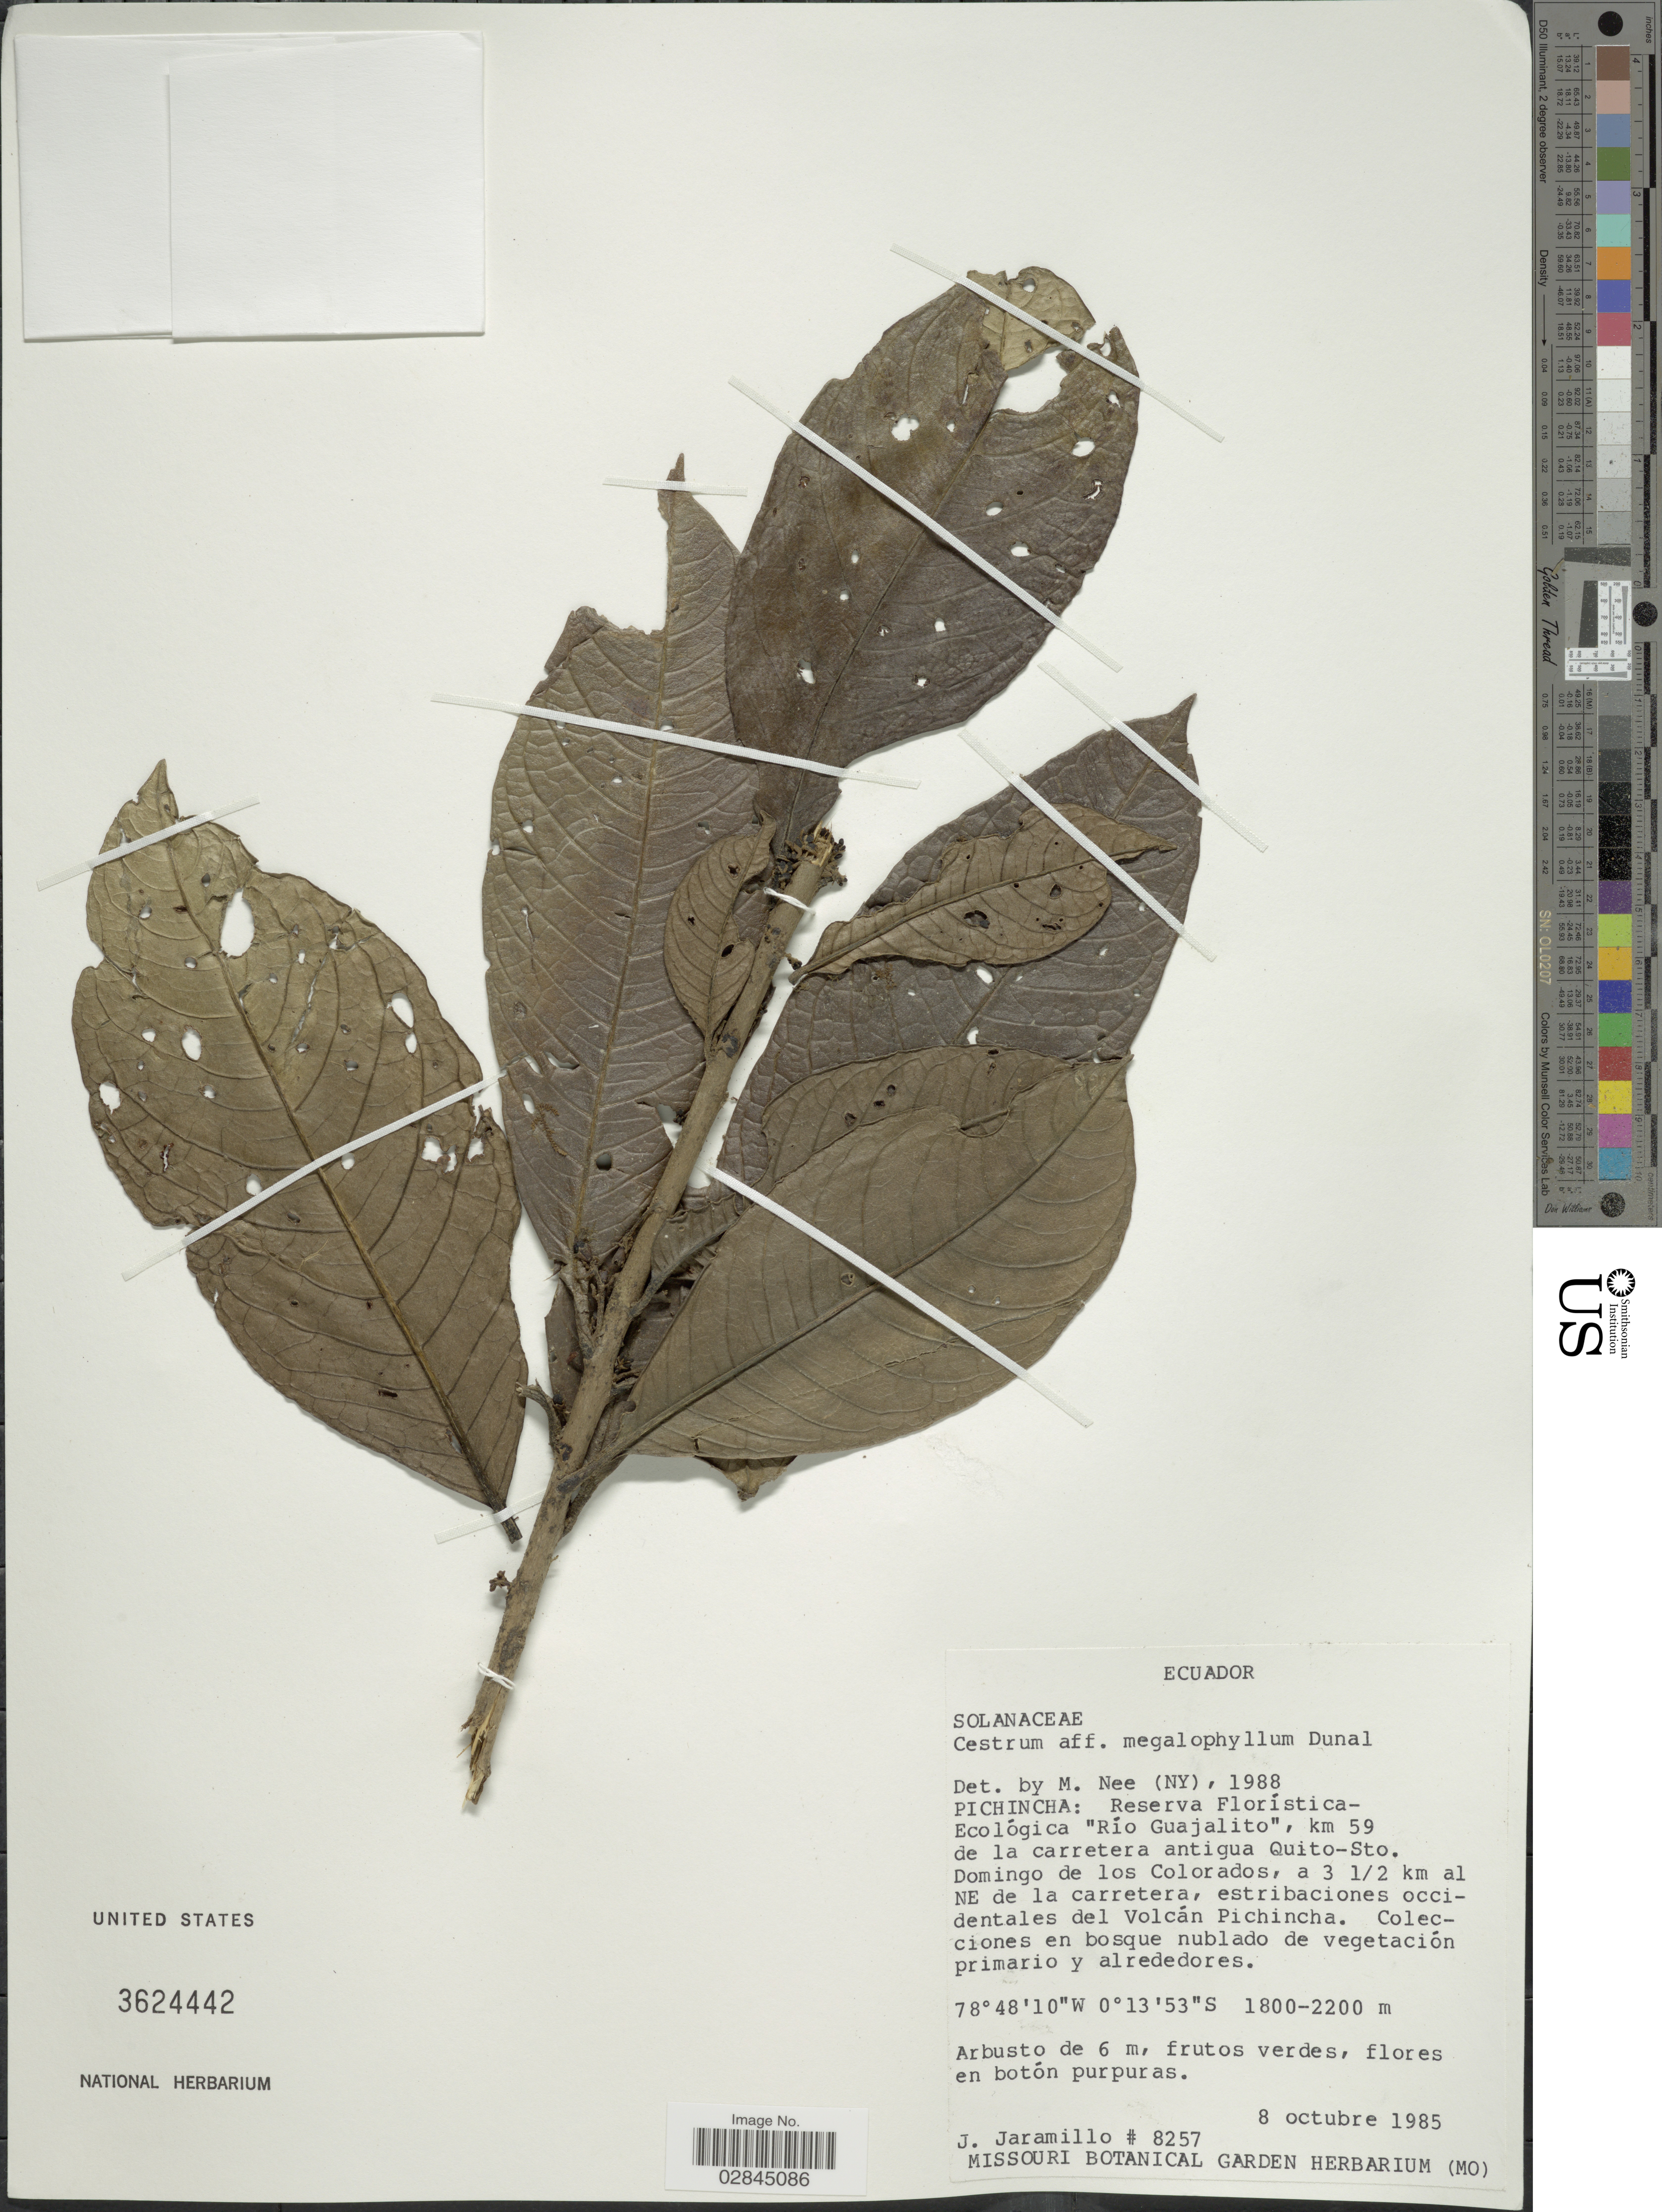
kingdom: Plantae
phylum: Tracheophyta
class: Magnoliopsida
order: Solanales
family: Solanaceae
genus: Cestrum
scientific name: Cestrum schlechtendahlii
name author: G. Don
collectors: J. Jaramillo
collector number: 8257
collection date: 1985-10-08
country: Ecuador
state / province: Pichincha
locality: Reserva Florística-Ecológica "Río Guajalito", km 59 de la carretera antigua Quito-Sto. Domingo de los Colorados, a 3 1/2 km al NE de la carretera, estribaciones occidentales del Volcán Pichincha.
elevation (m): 1800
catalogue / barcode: US 3624442